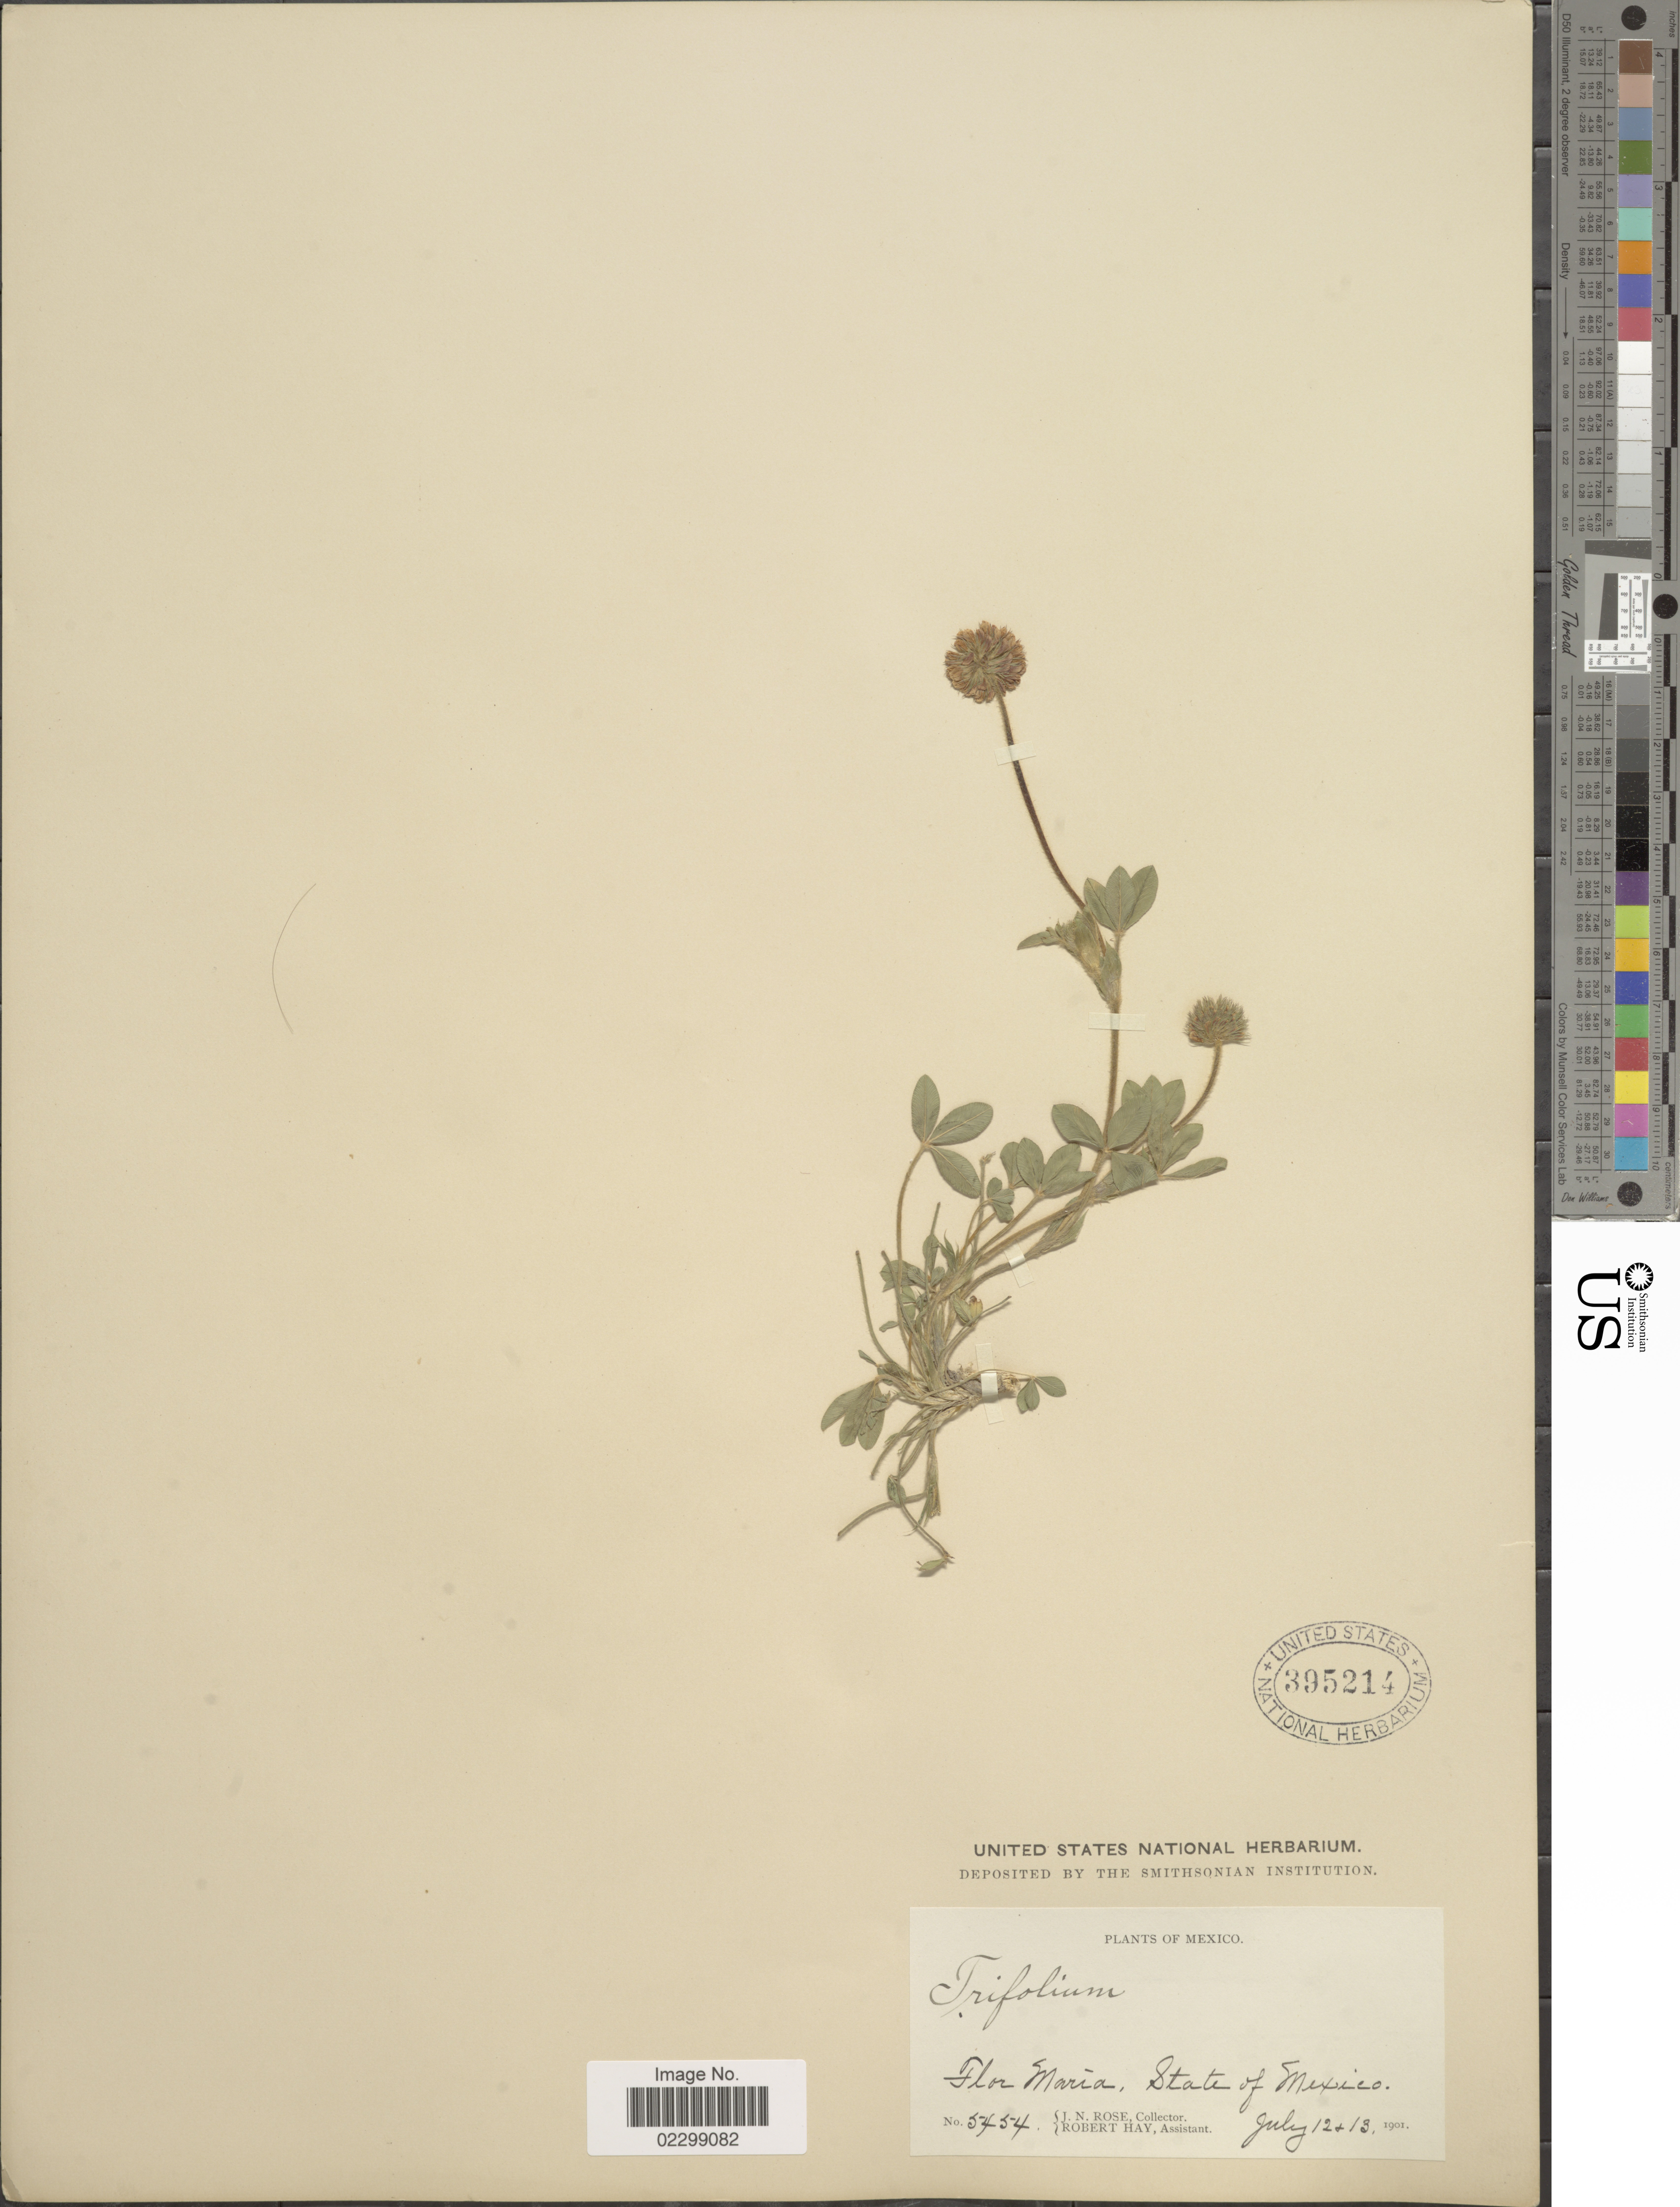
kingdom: Plantae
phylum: Tracheophyta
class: Magnoliopsida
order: Fabales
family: Fabaceae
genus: Trifolium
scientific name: Trifolium sp.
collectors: J. N. Rose & R. Hay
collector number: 5454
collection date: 1901-07-12/1901-07-13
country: Mexico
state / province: México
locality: Flor Maria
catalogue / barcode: US 395214